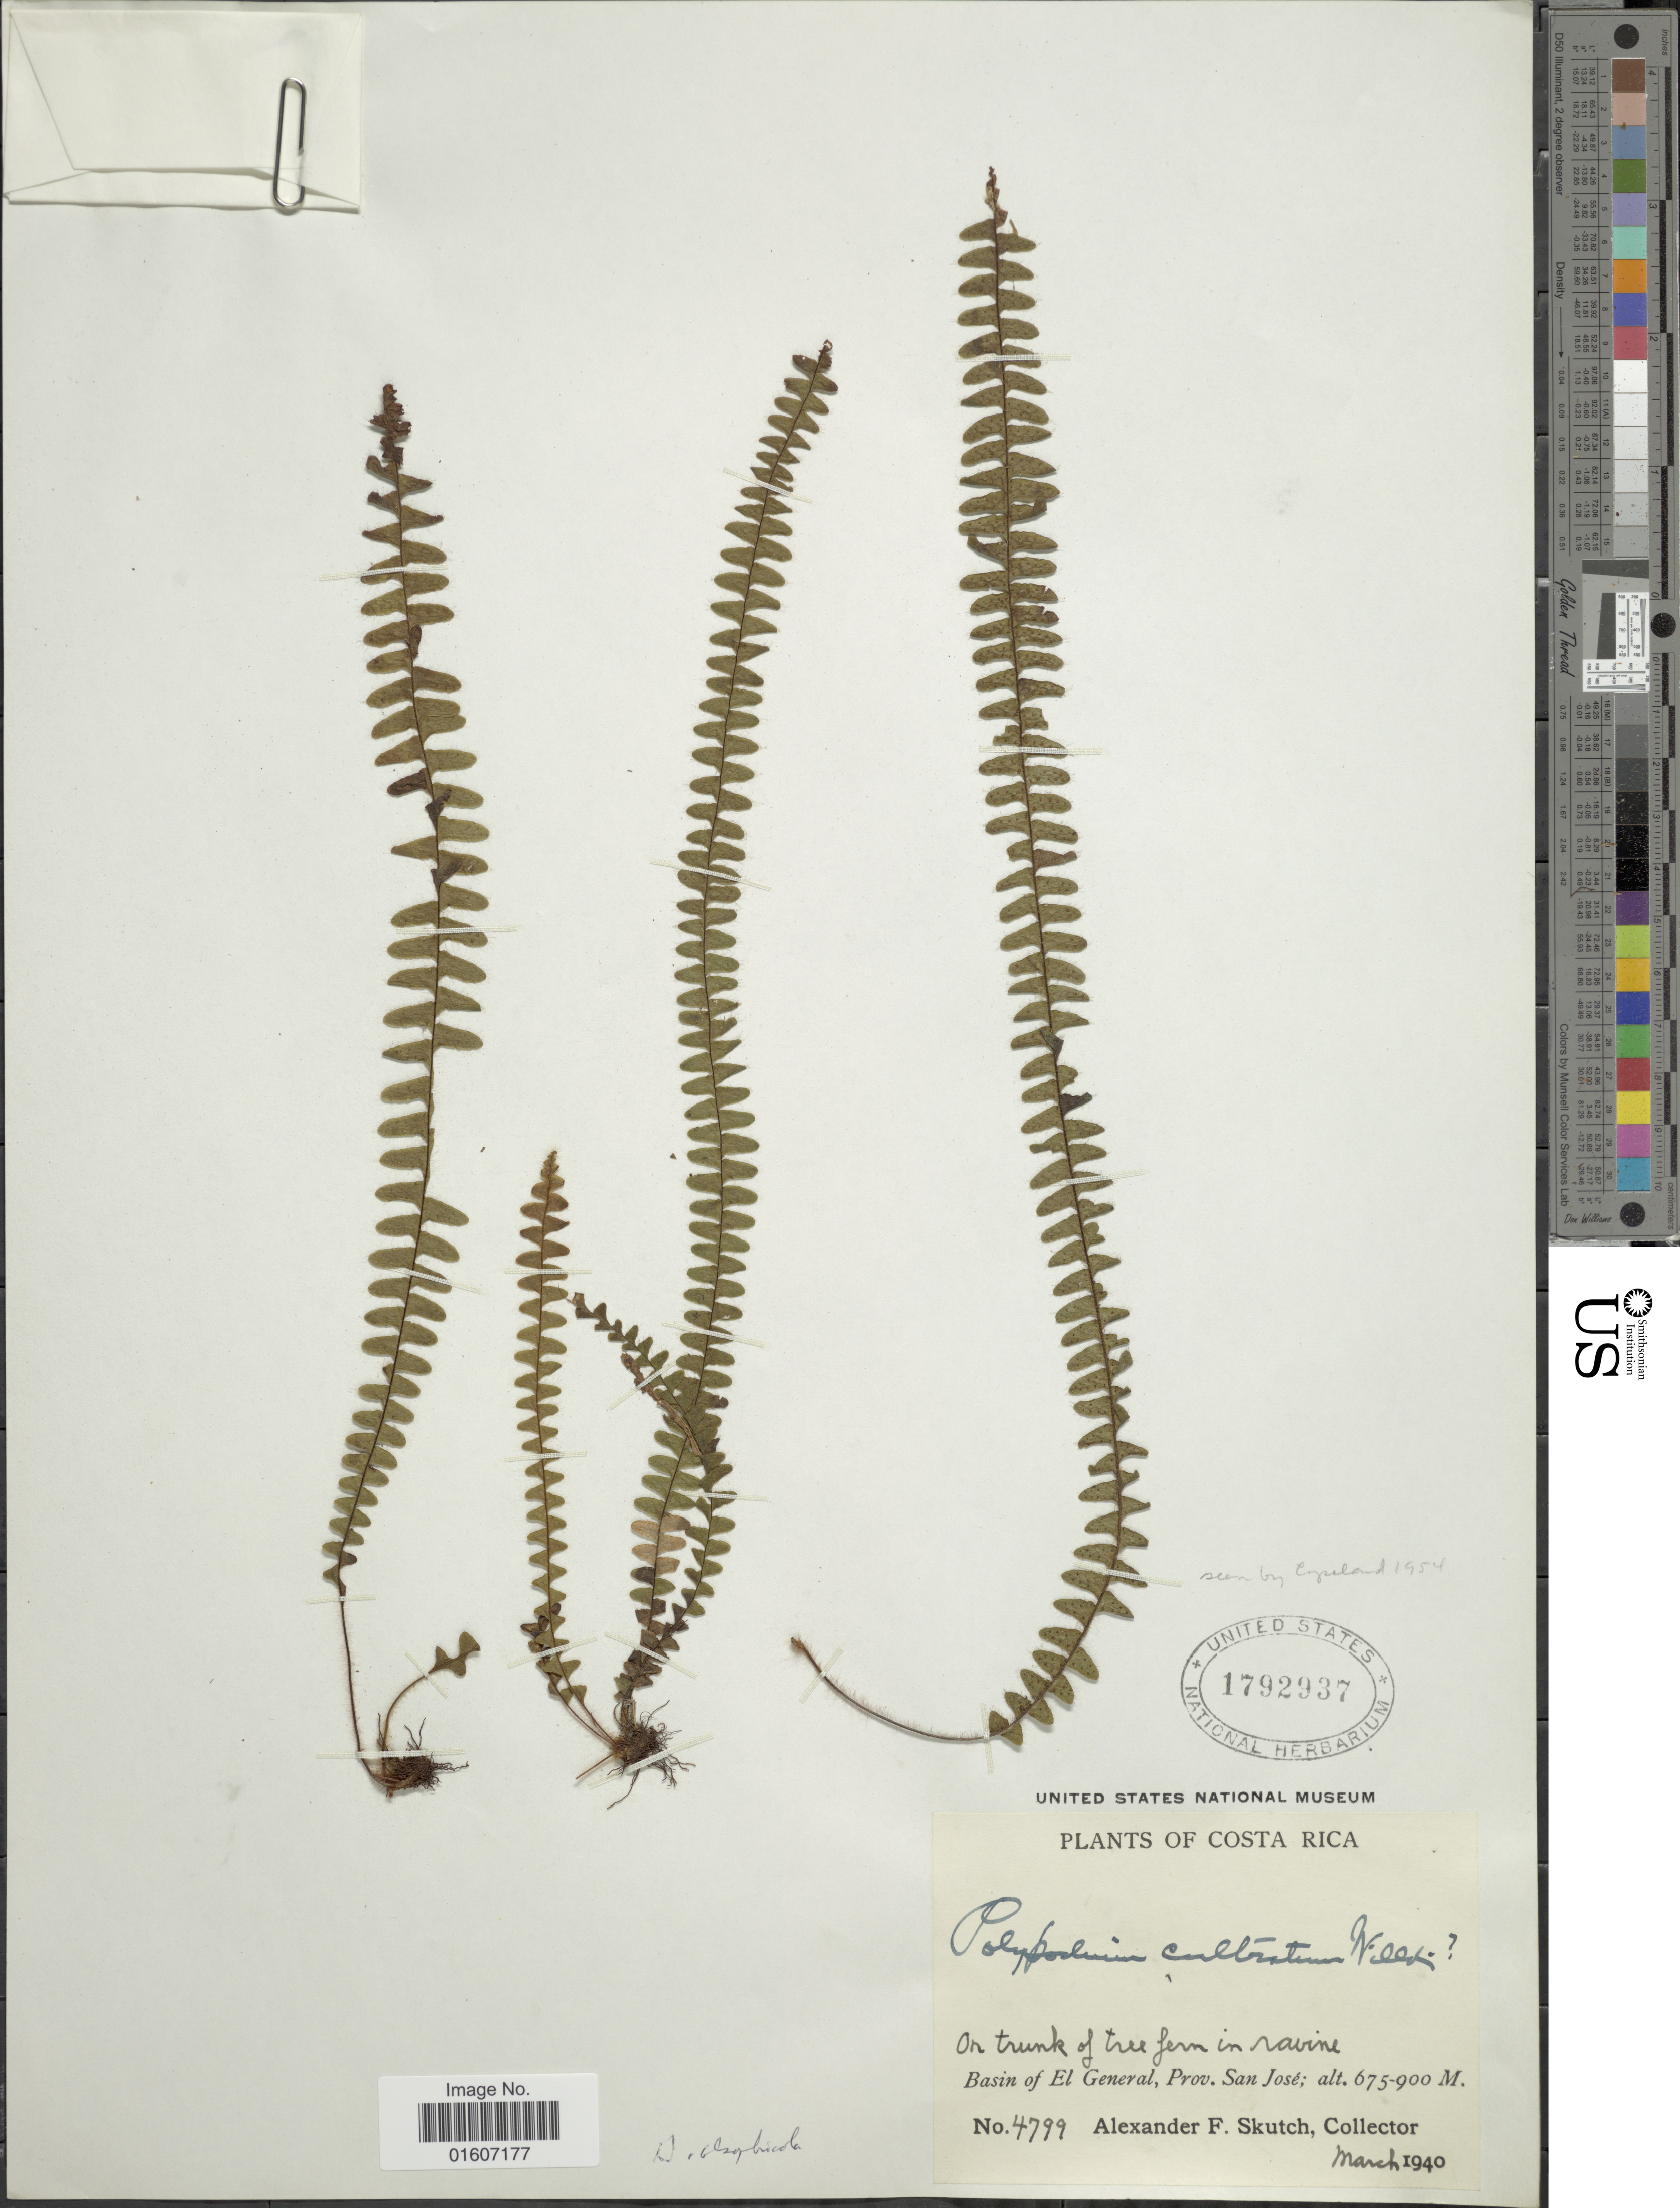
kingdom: Plantae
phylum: Tracheophyta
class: Polypodiopsida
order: Polypodiales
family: Polypodiaceae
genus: Terpsichore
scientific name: Terpsichore alsophilicola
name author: (Christ) A.R. Sm.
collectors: A. F. Skutch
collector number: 4799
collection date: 1940-03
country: Costa Rica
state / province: San José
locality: Basin of El General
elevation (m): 675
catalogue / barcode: US 1792937